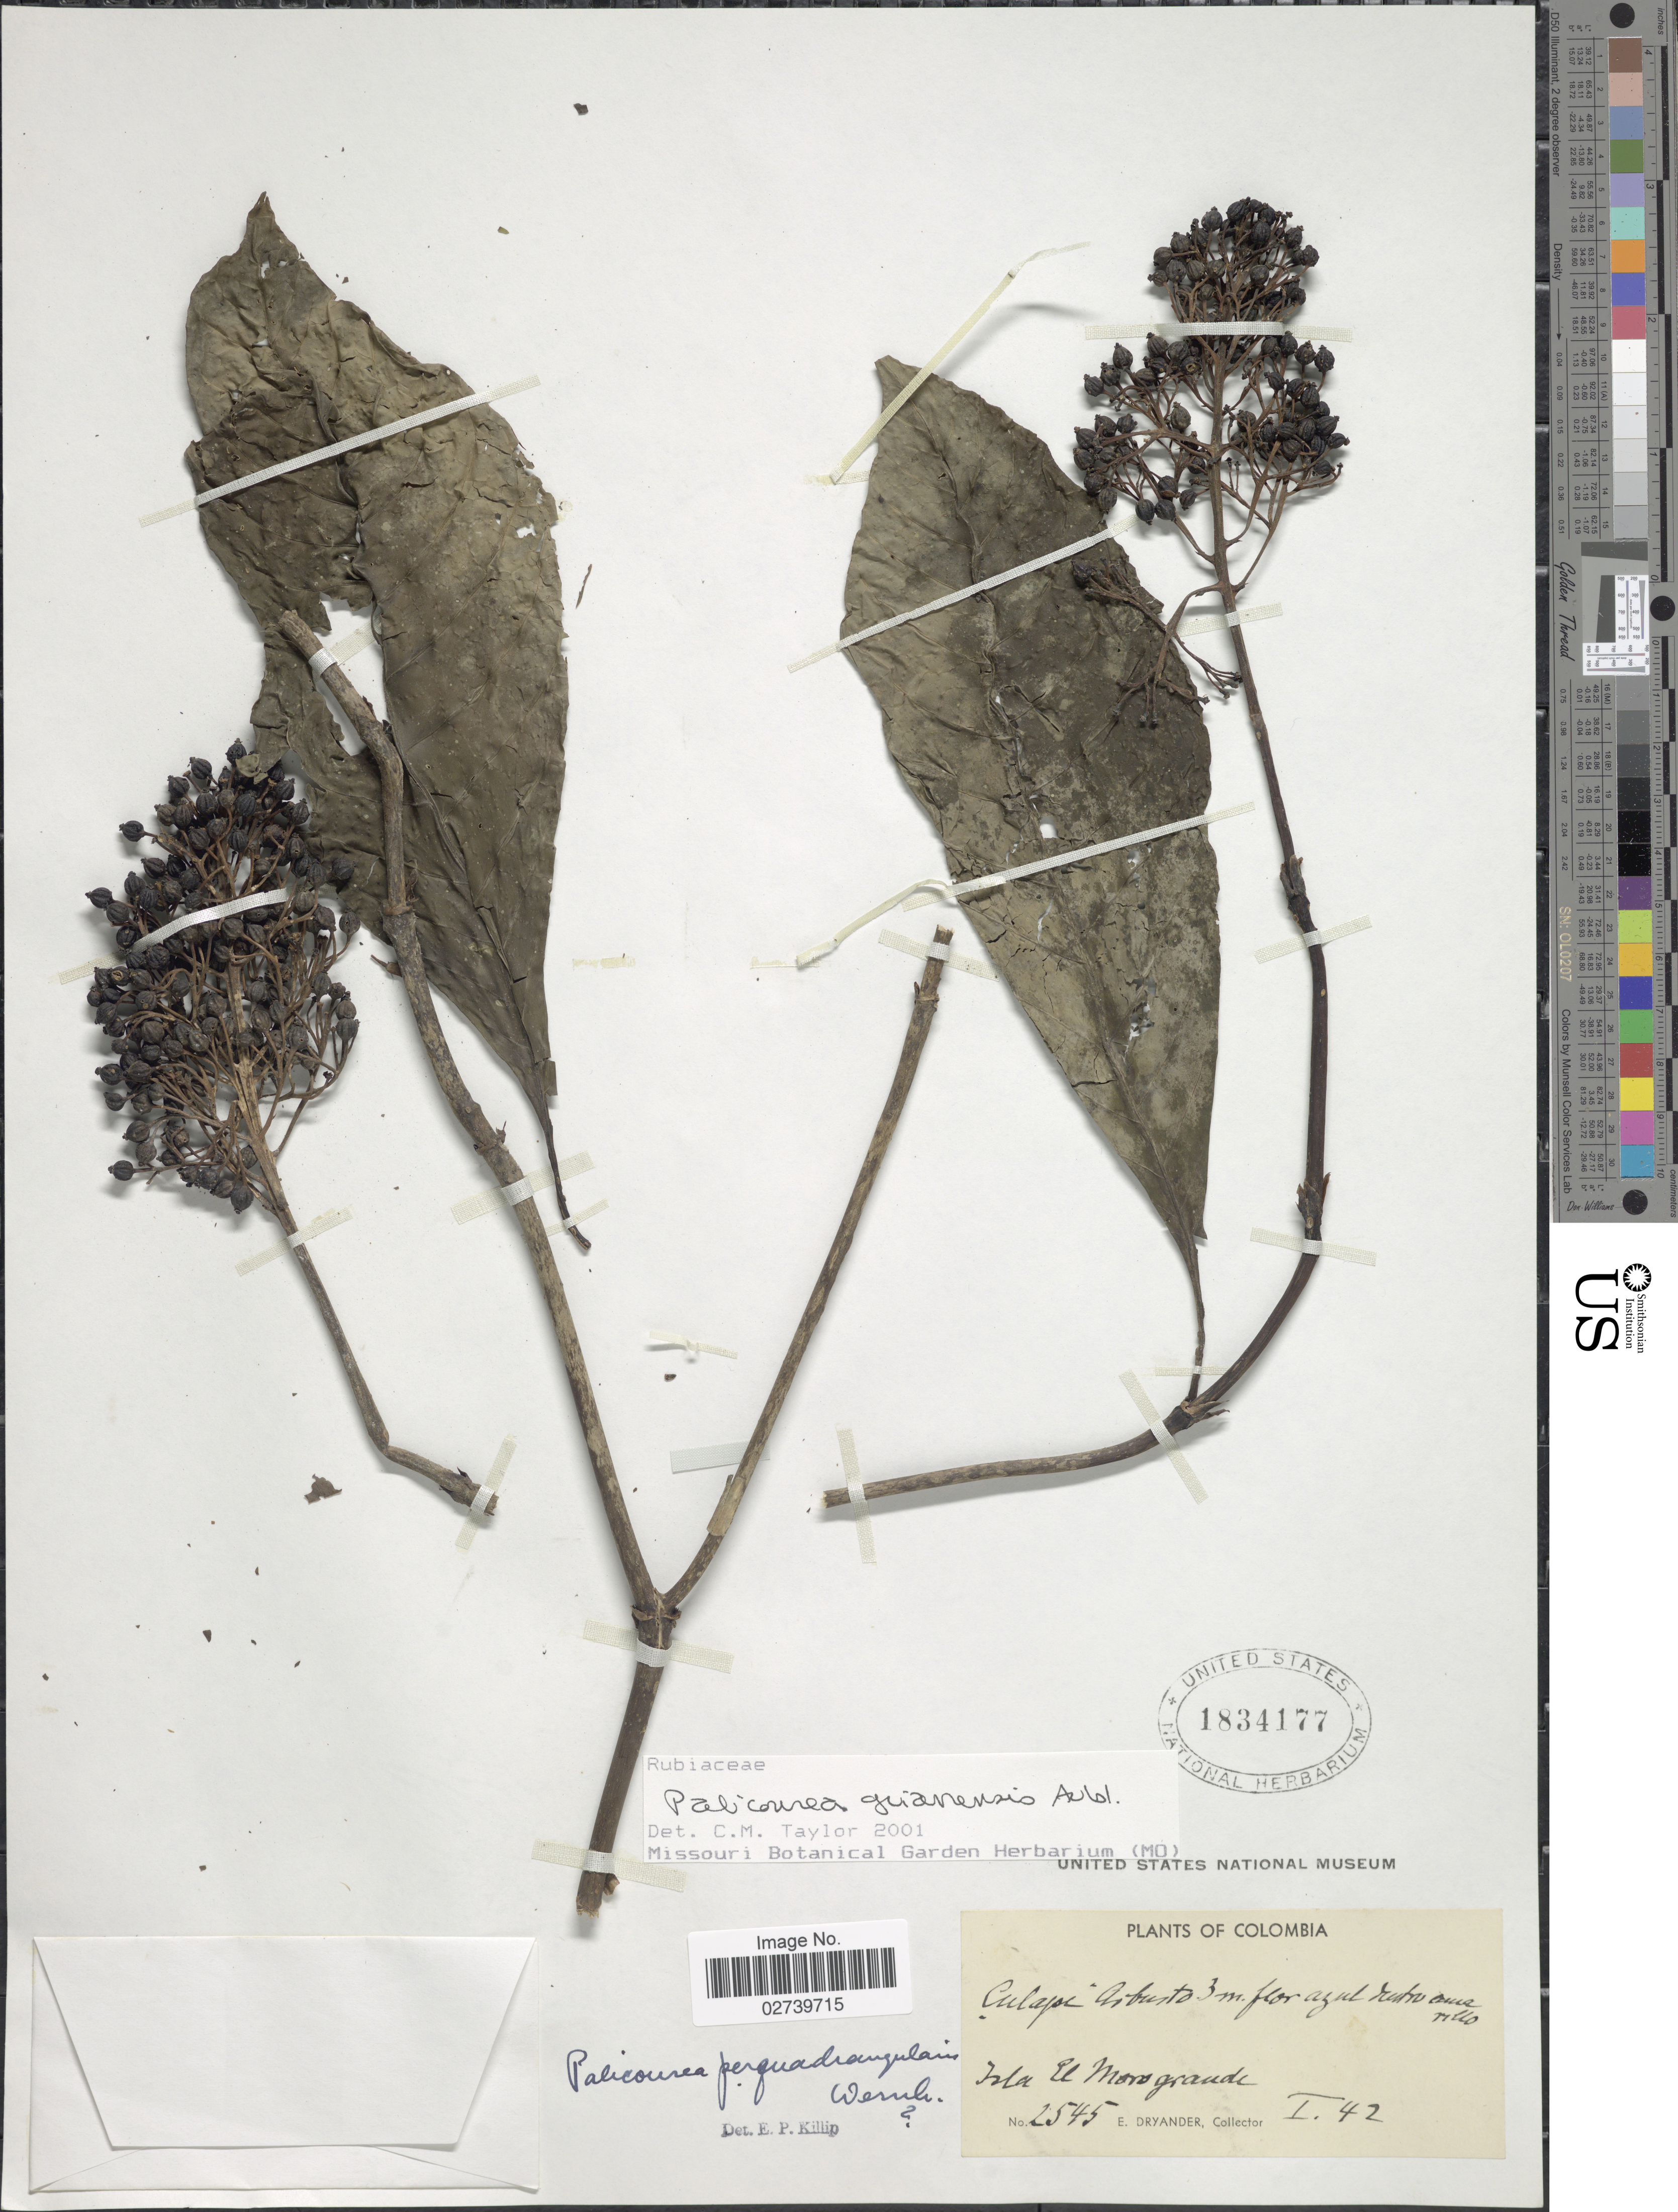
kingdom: Plantae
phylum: Tracheophyta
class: Magnoliopsida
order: Gentianales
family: Rubiaceae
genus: Palicourea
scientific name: Palicourea guianensis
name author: Aubl.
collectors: E. Dryander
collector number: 2545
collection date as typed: Transcribed d/m/y: /1/42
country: Colombia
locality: Isla de Morogrande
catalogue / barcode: US 1834177